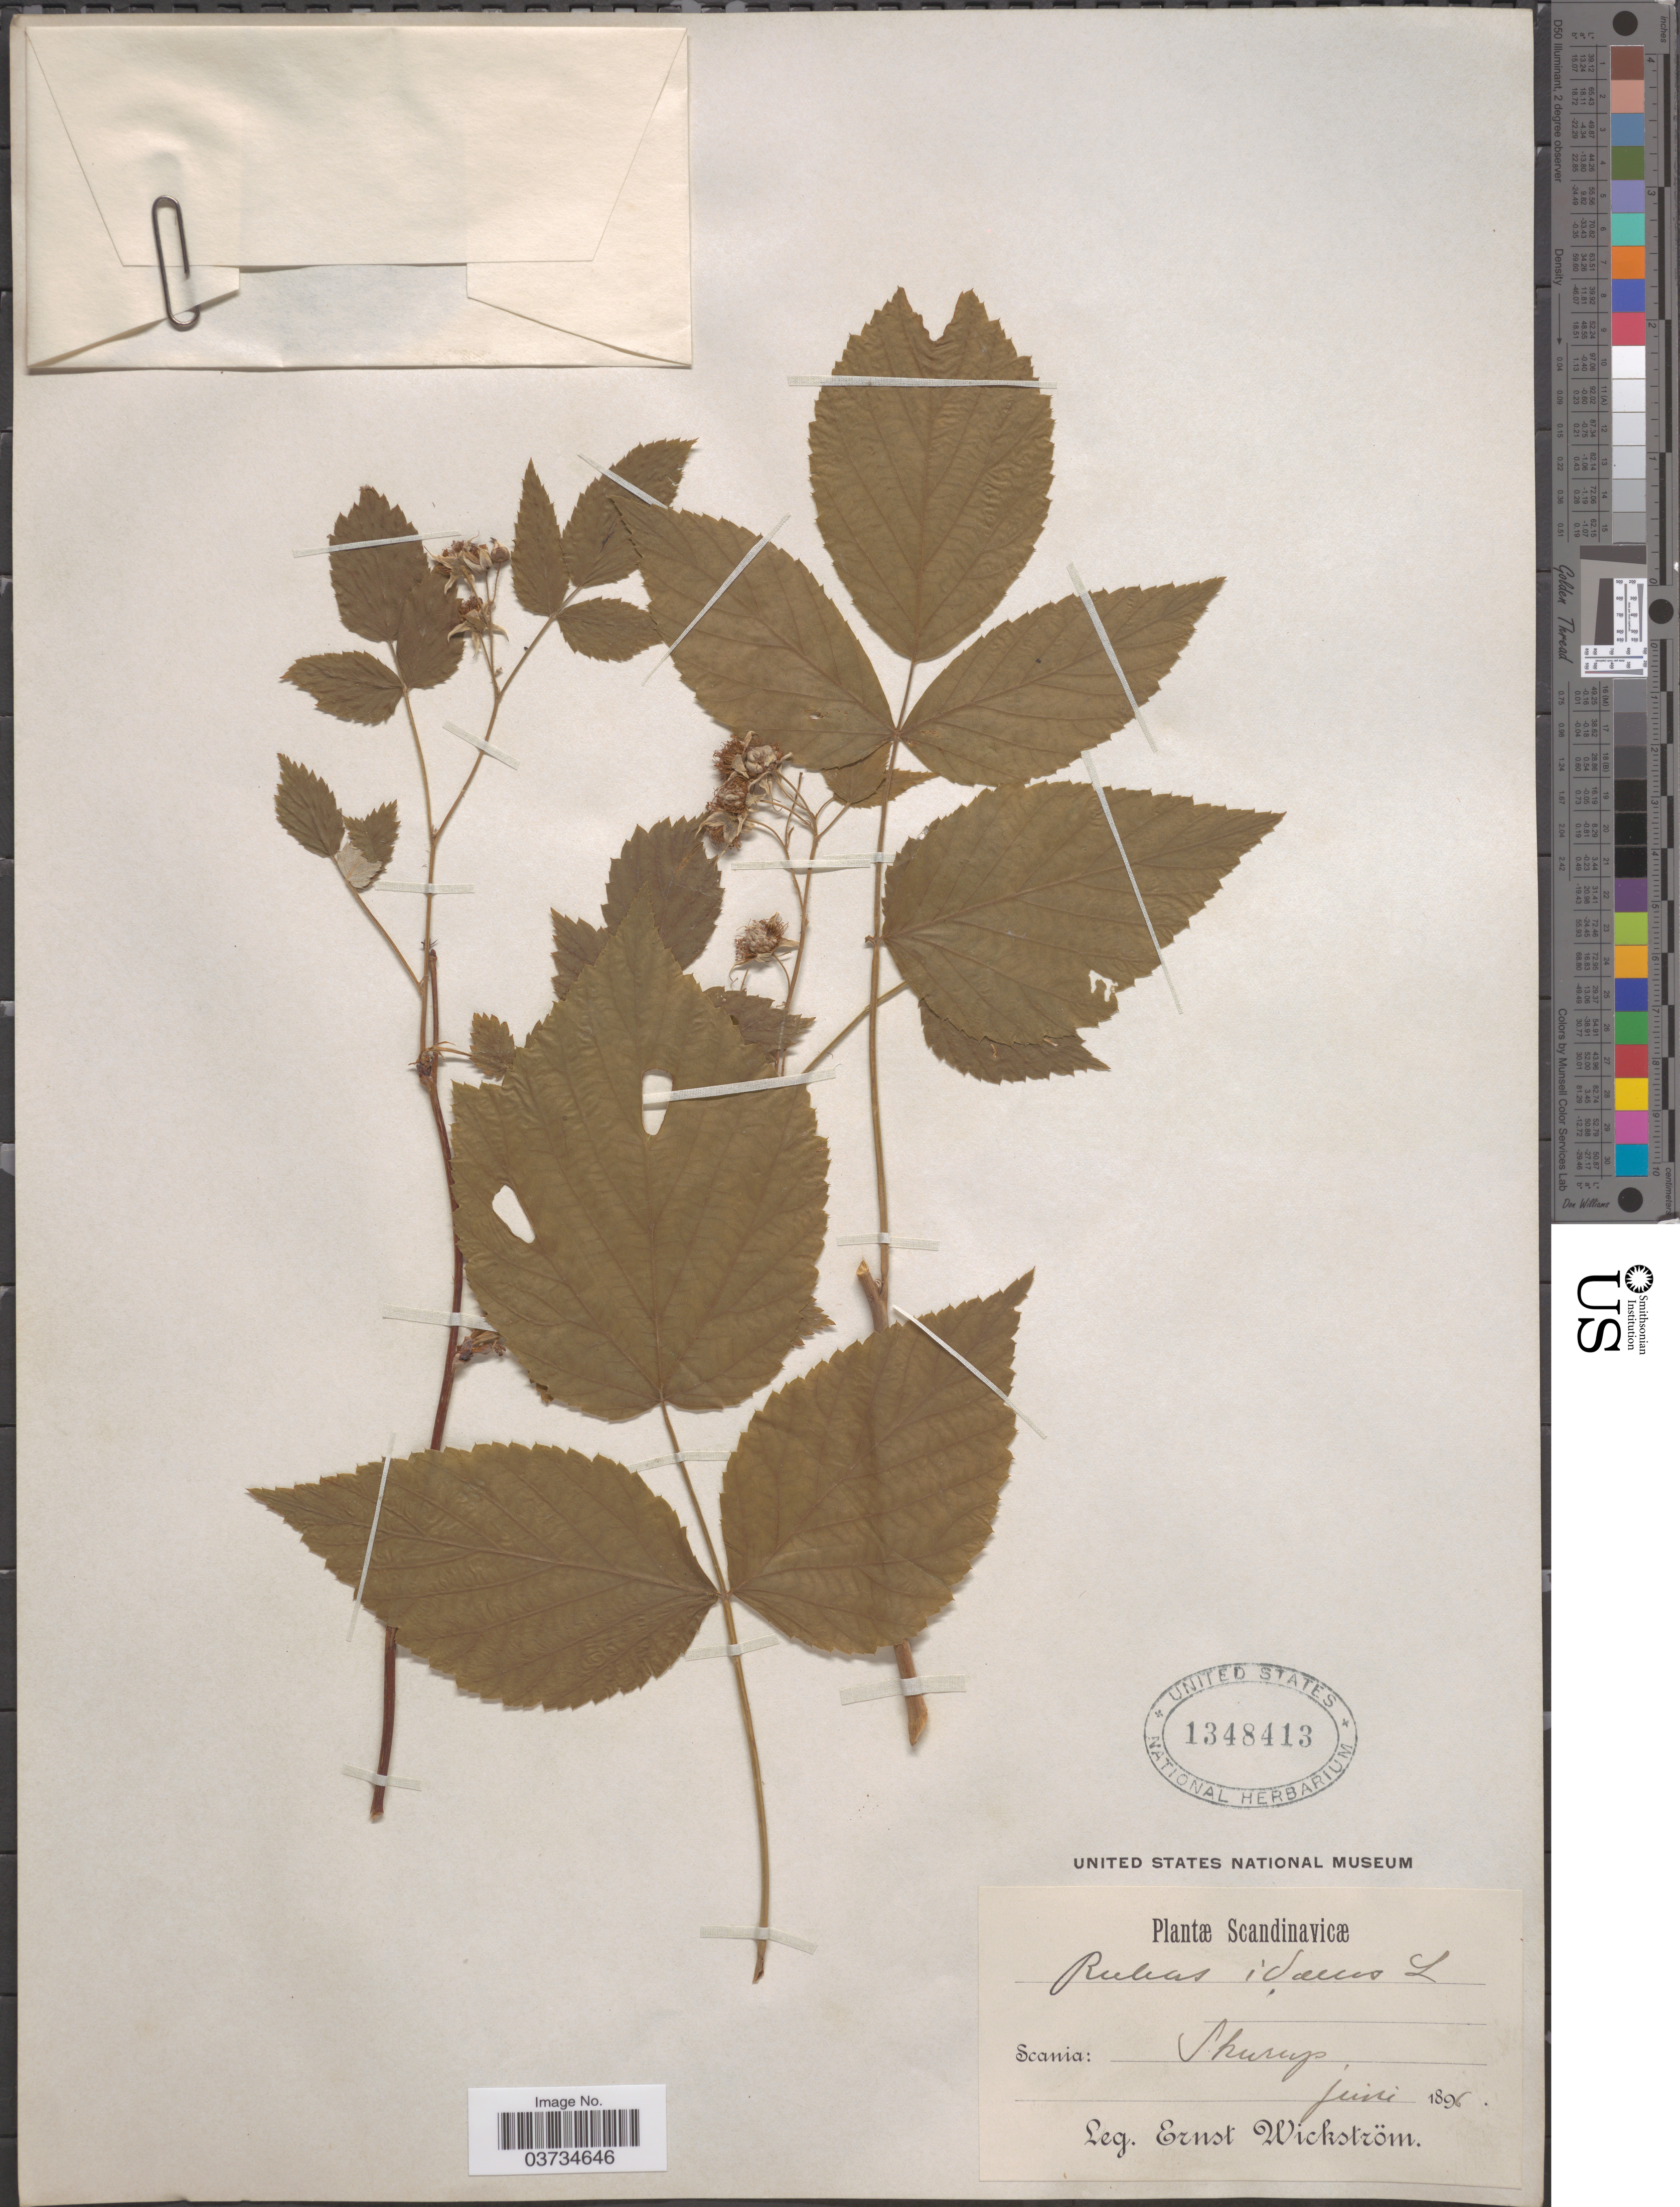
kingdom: Plantae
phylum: Tracheophyta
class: Magnoliopsida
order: Rosales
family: Rosaceae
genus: Rubus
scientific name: Rubus idaeus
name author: L.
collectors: E. Wickström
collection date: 1896-06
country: Sweden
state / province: Skåne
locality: Scandinavicæ. Scania: Skurup.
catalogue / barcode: US 1348413